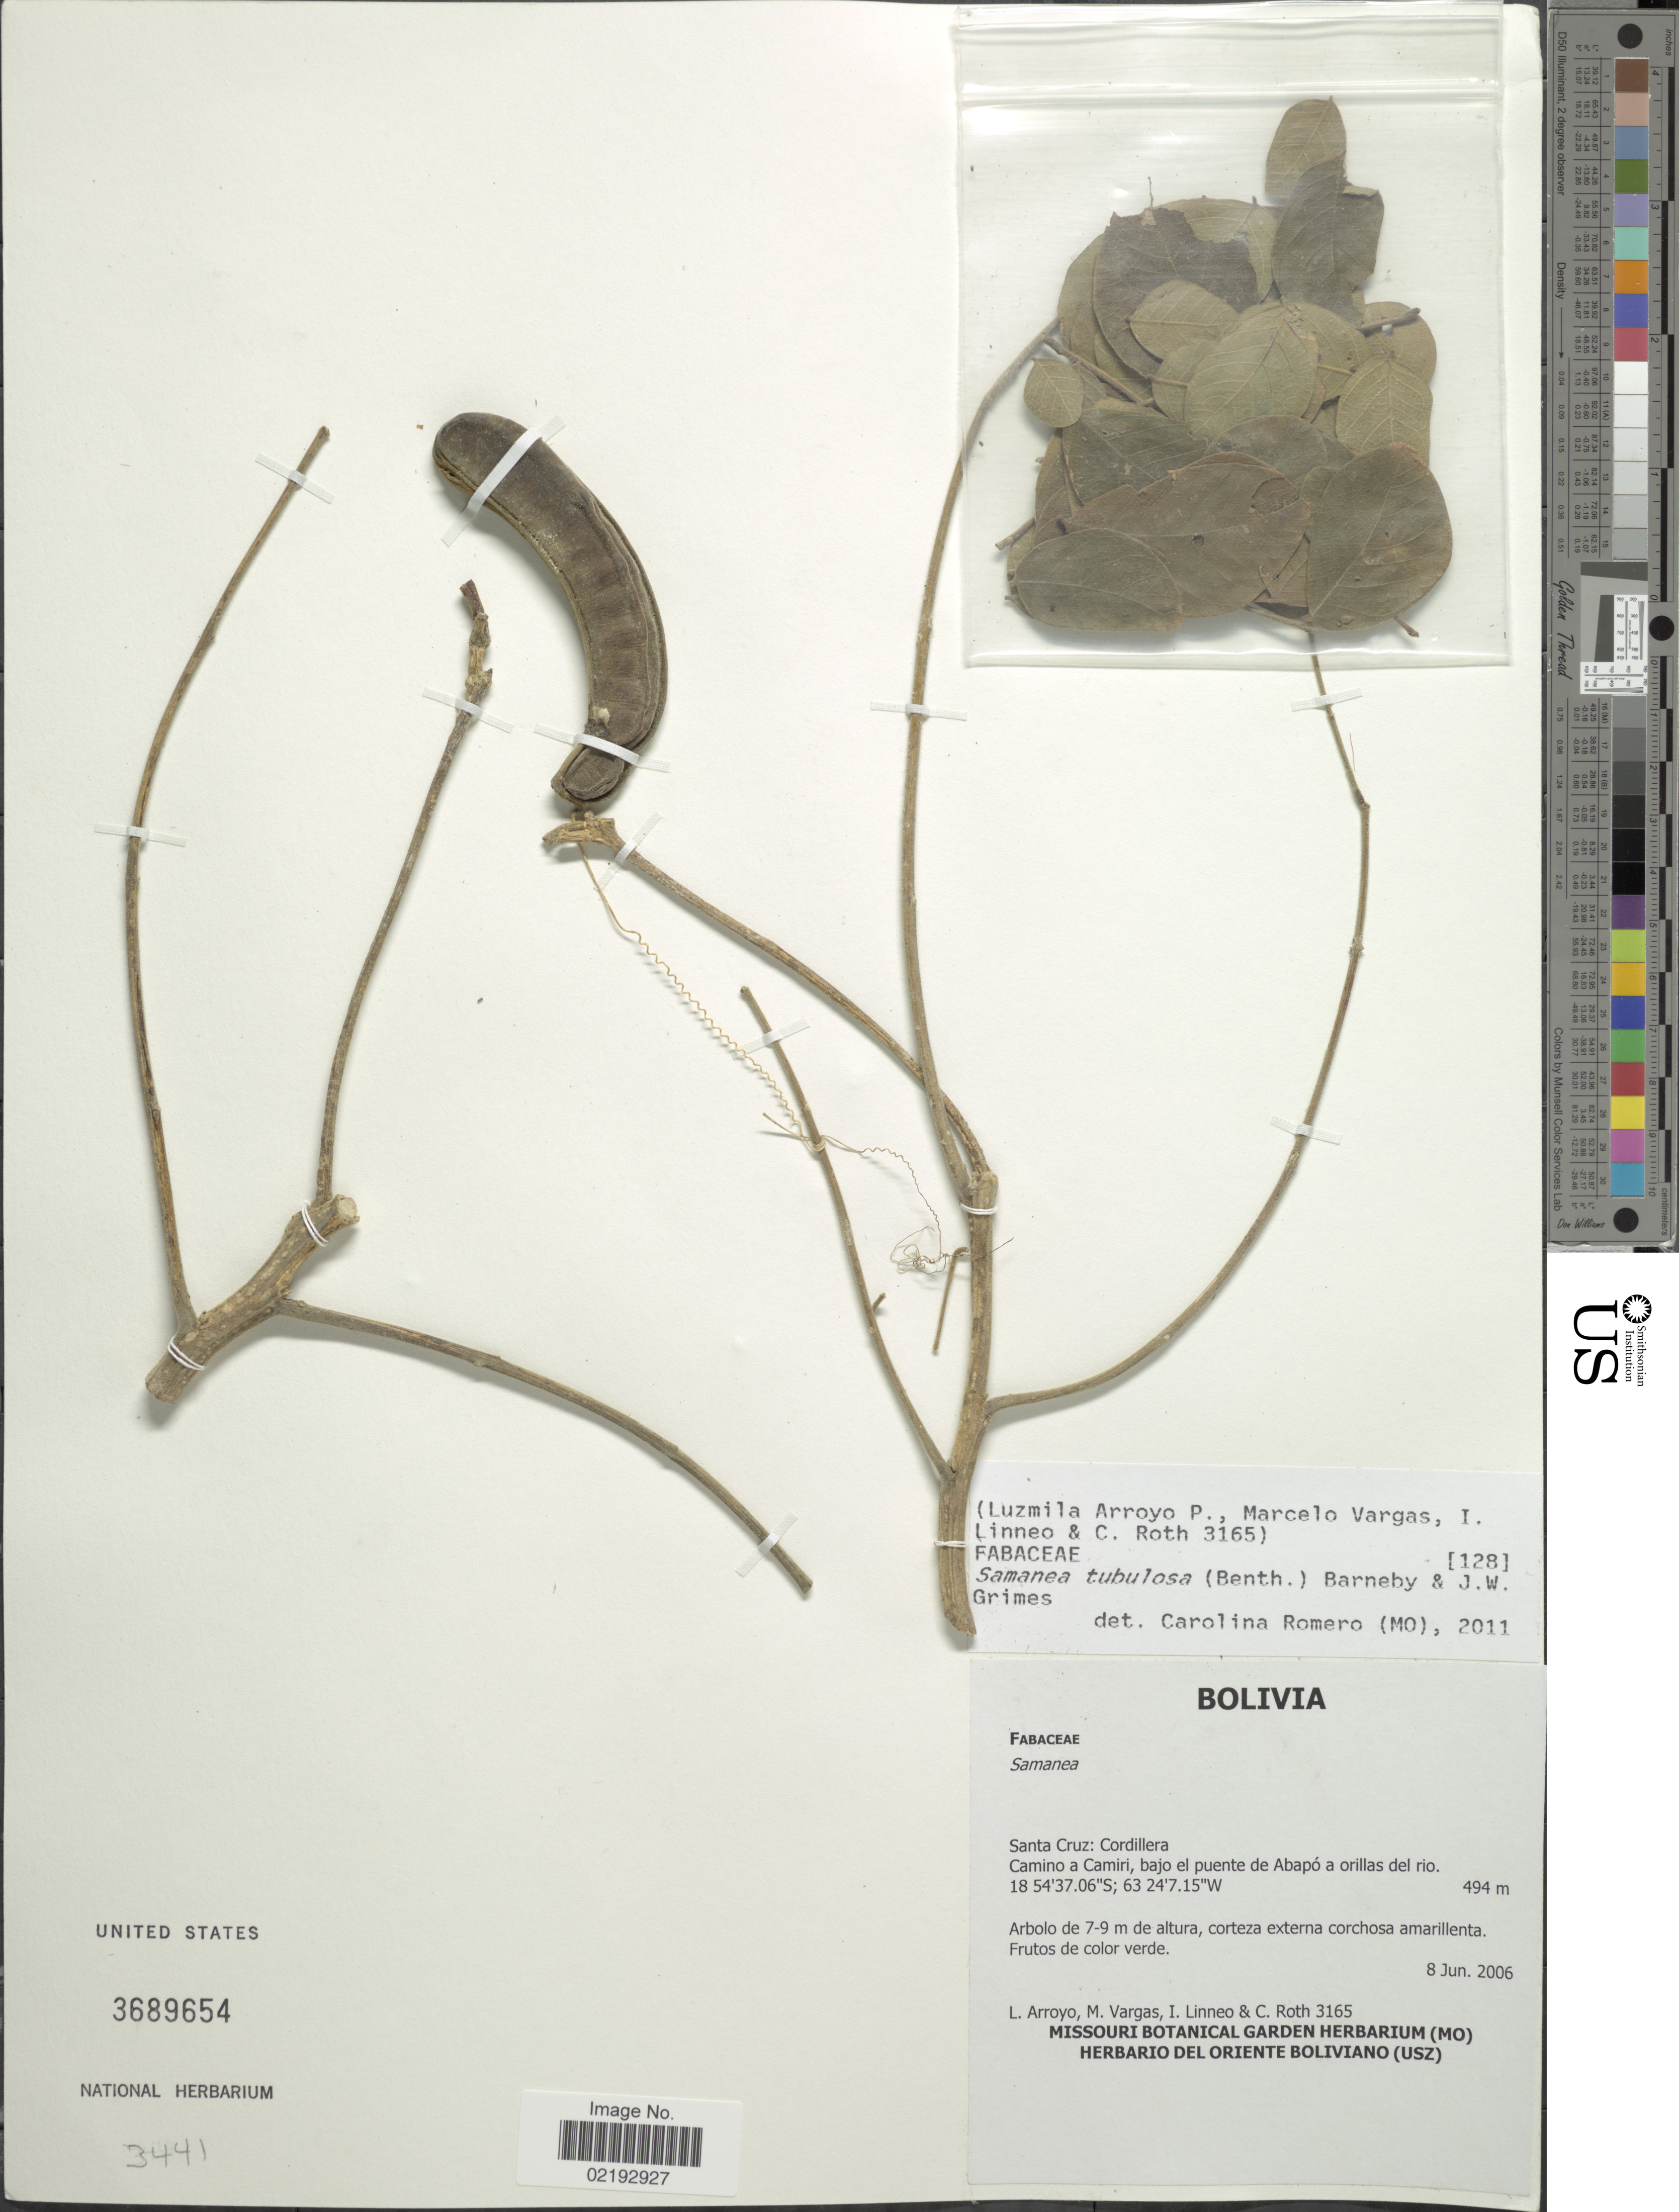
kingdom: Plantae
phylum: Tracheophyta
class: Magnoliopsida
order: Fabales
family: Fabaceae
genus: Samanea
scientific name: Samanea tubulosa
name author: (Benth.) Barneby & J.W. Grimes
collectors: L. Arroyo, M. Vargas, I. Linneo & C. Roth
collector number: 3165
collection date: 2006-06-08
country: Bolivia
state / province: Santa Cruz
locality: Cordillera, Camino a Camiri, bajo el puente de Abapo a orillas del rio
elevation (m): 494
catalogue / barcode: US 3689654